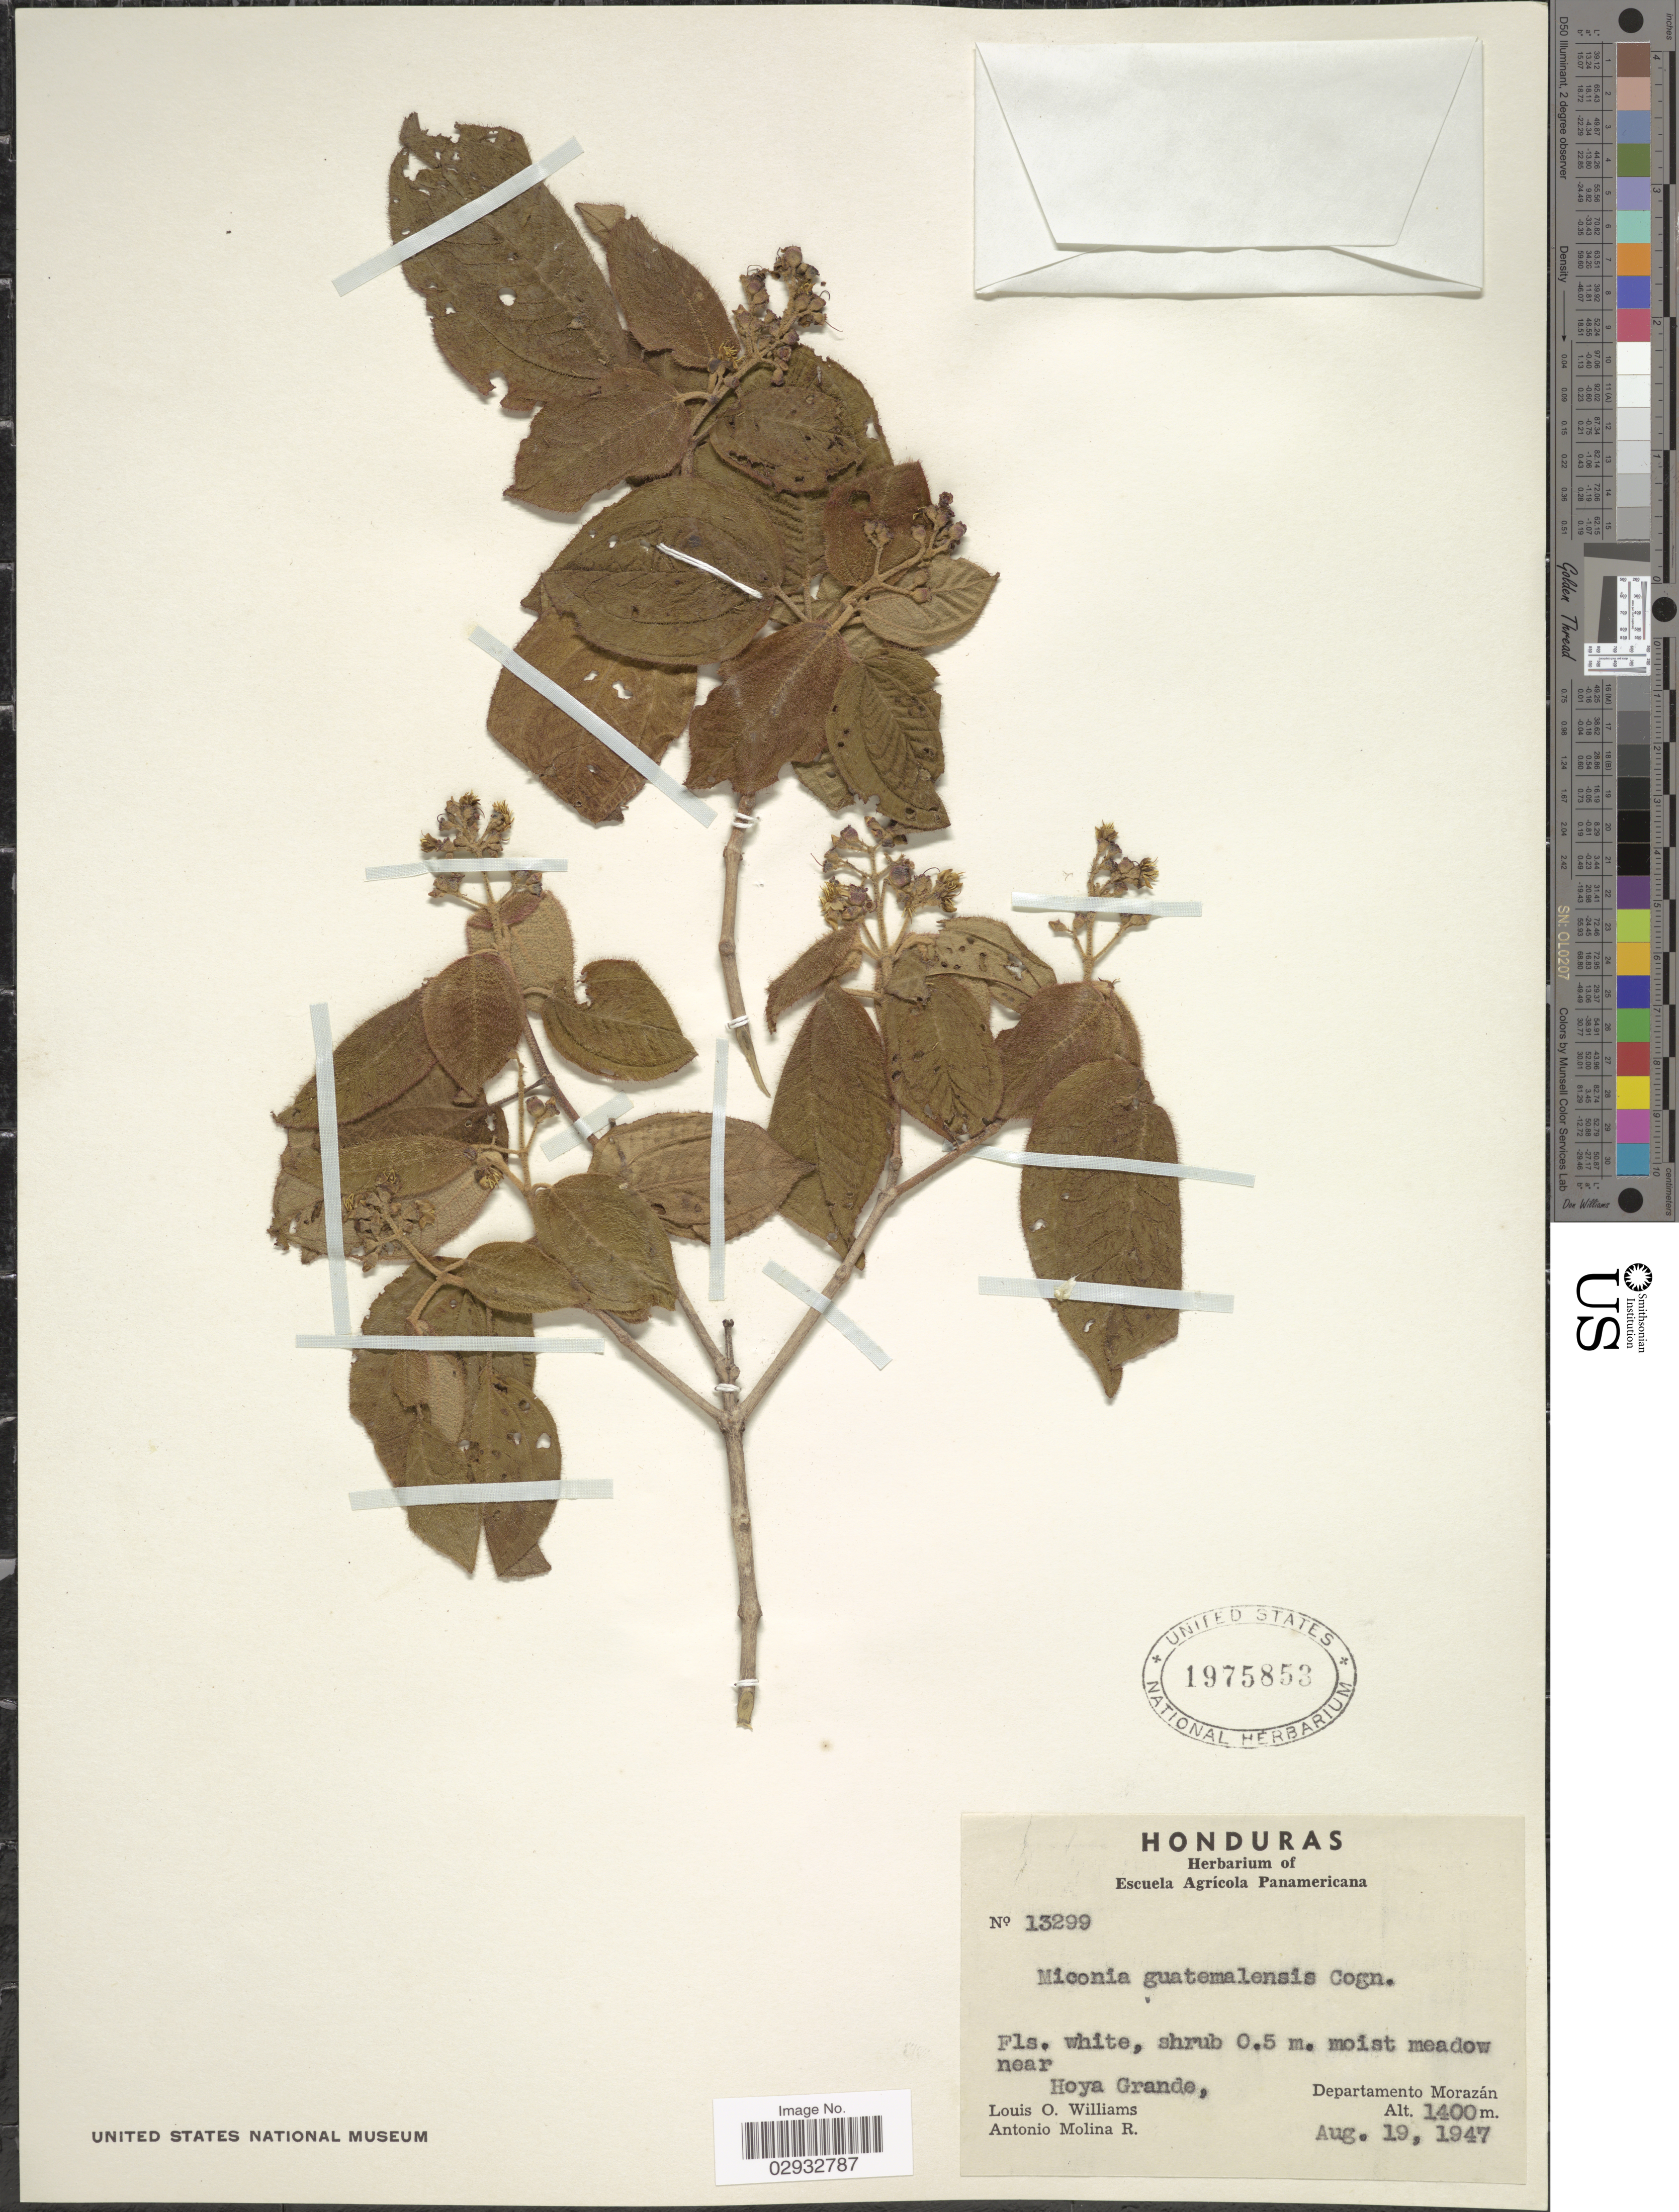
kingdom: Plantae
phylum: Tracheophyta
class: Magnoliopsida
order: Myrtales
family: Melastomataceae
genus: Miconia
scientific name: Miconia guatemalensis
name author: Cogn. in Donn. Sm.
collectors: L. O. Williams & A. Molina R.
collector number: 13299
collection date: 1947-08-19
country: Honduras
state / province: Fco. Morazán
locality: Near Hoya Grande, Departamento Morazán.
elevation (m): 1400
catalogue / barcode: US 1975853